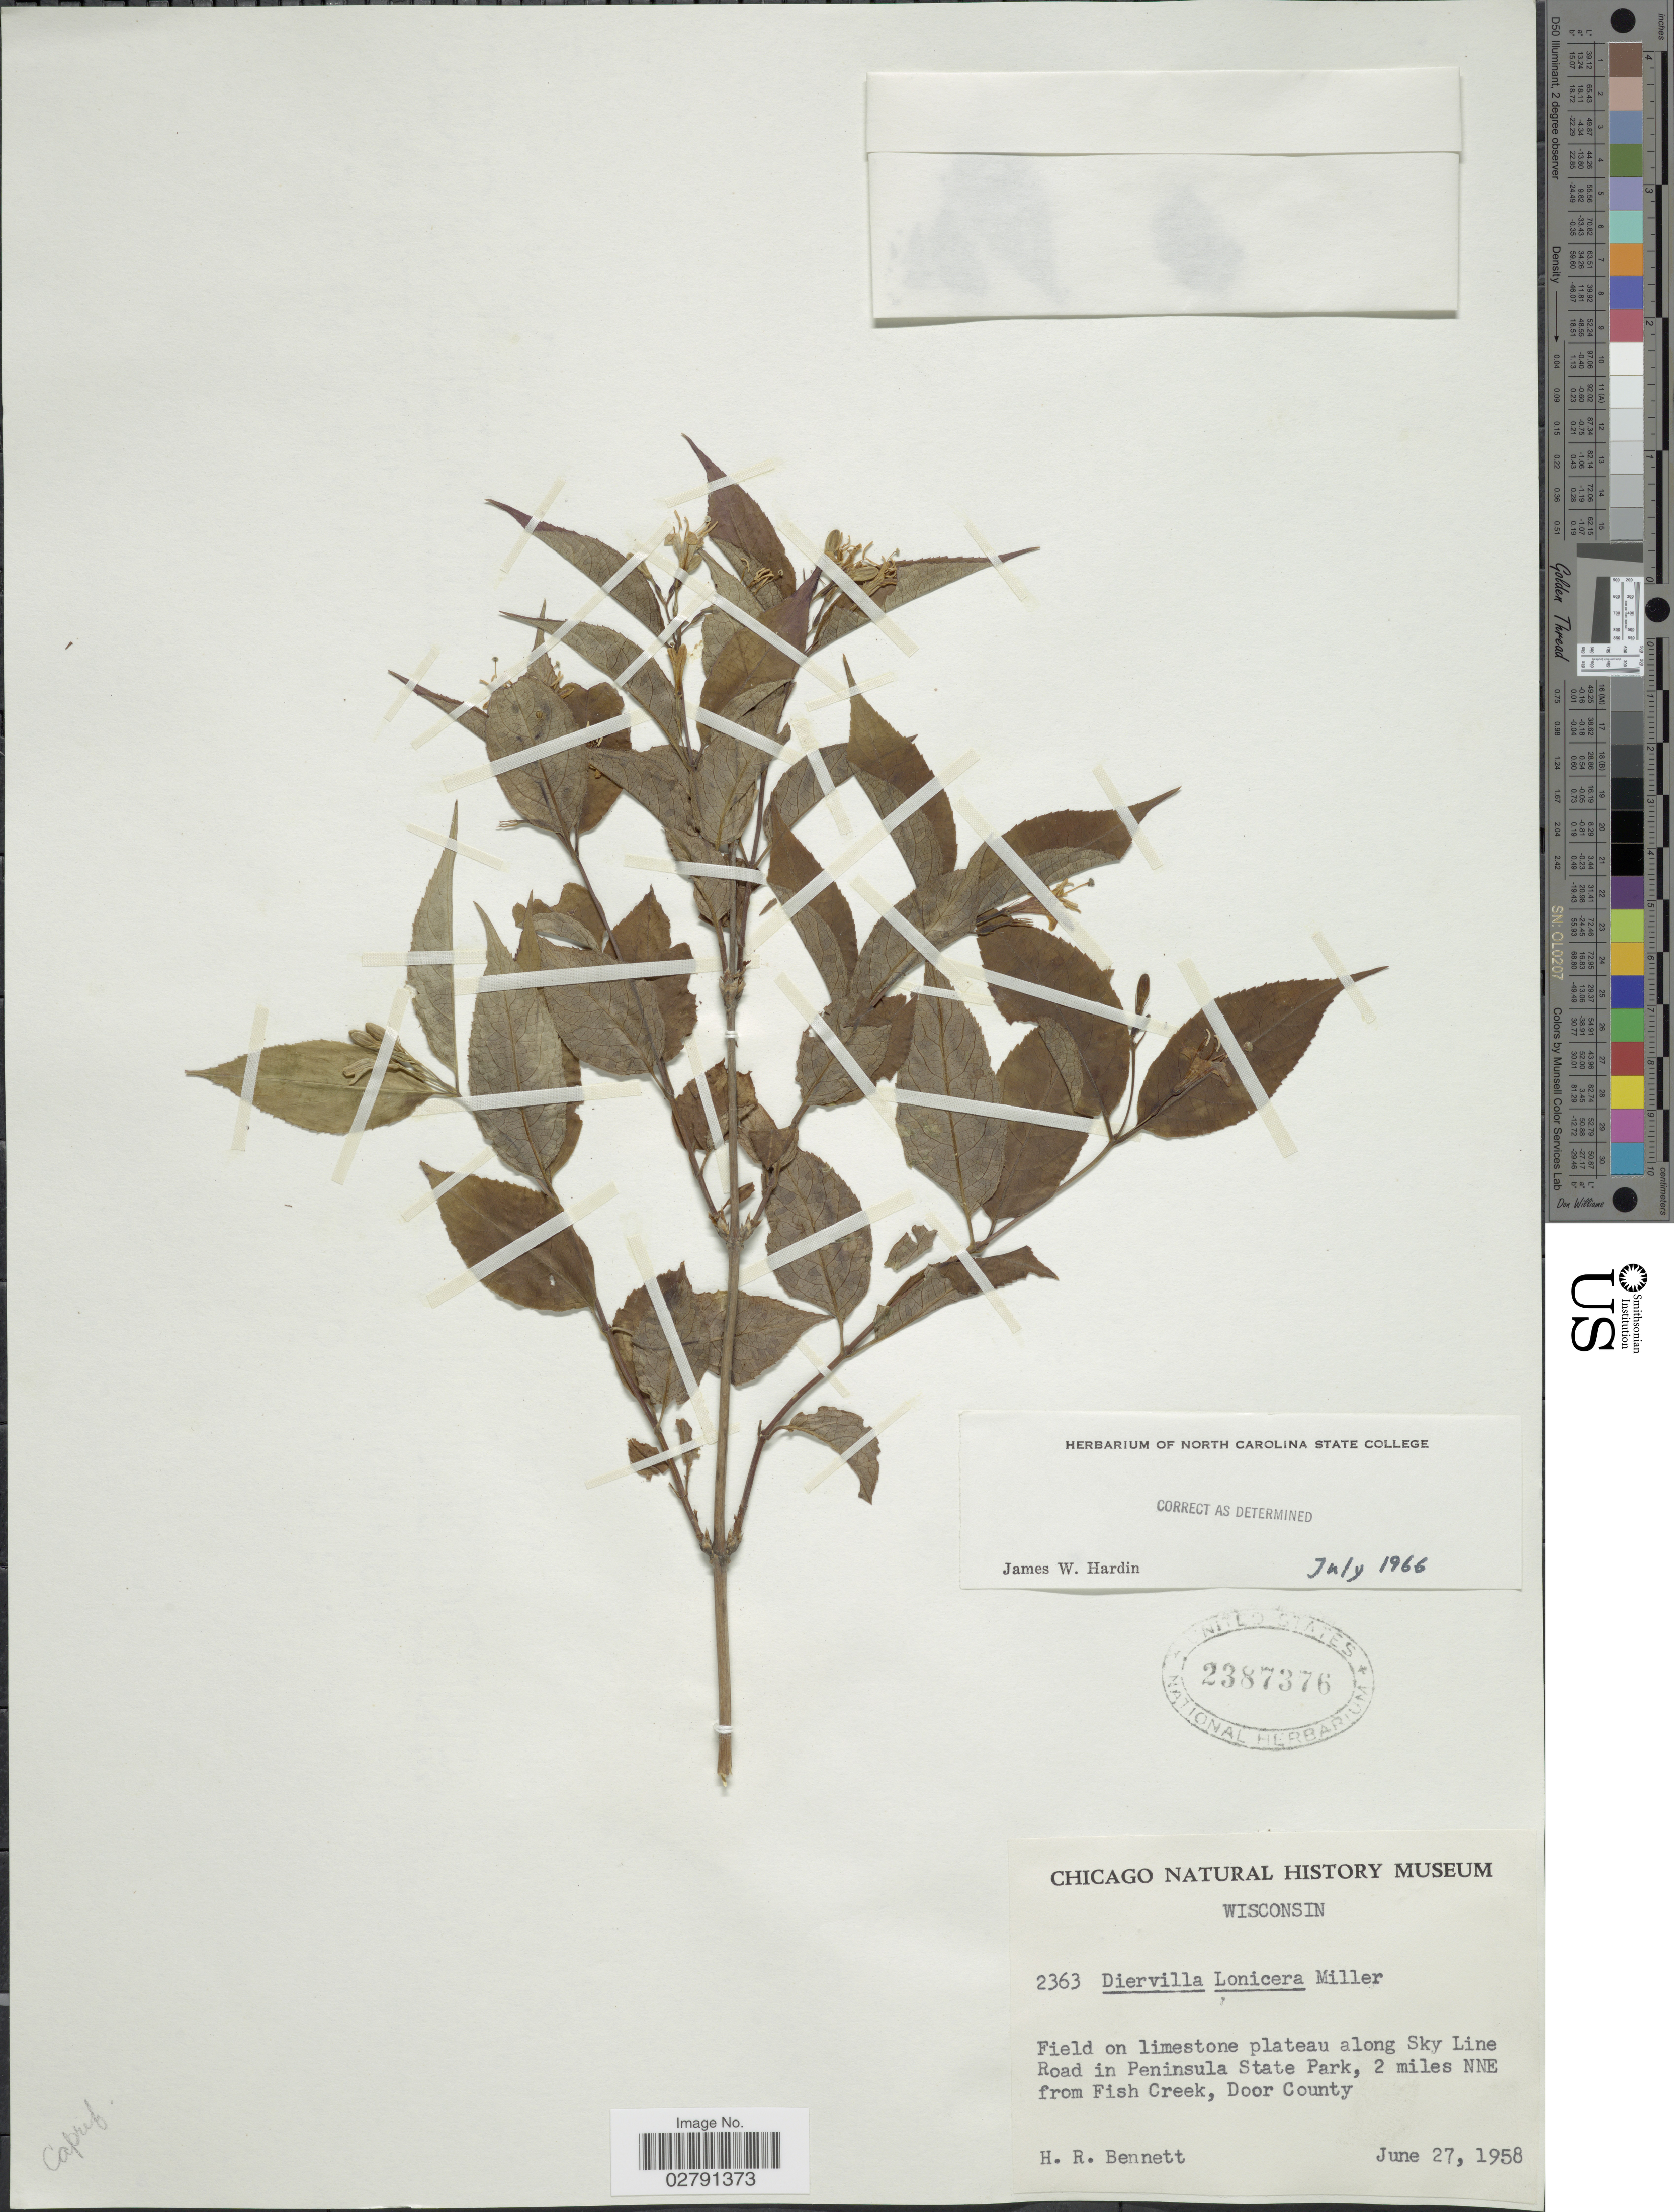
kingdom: Plantae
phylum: Tracheophyta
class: Magnoliopsida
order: Dipsacales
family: Caprifoliaceae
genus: Diervilla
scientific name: Diervilla lonicera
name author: Mill.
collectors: H. R. Bennett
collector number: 2363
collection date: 1958-06-27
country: United States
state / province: Wisconsin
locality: Field on limestone plateau along Sky Line Road in Peninsula State Park, 2 miles NNE from Fish Creek, Door County.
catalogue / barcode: US 2387376